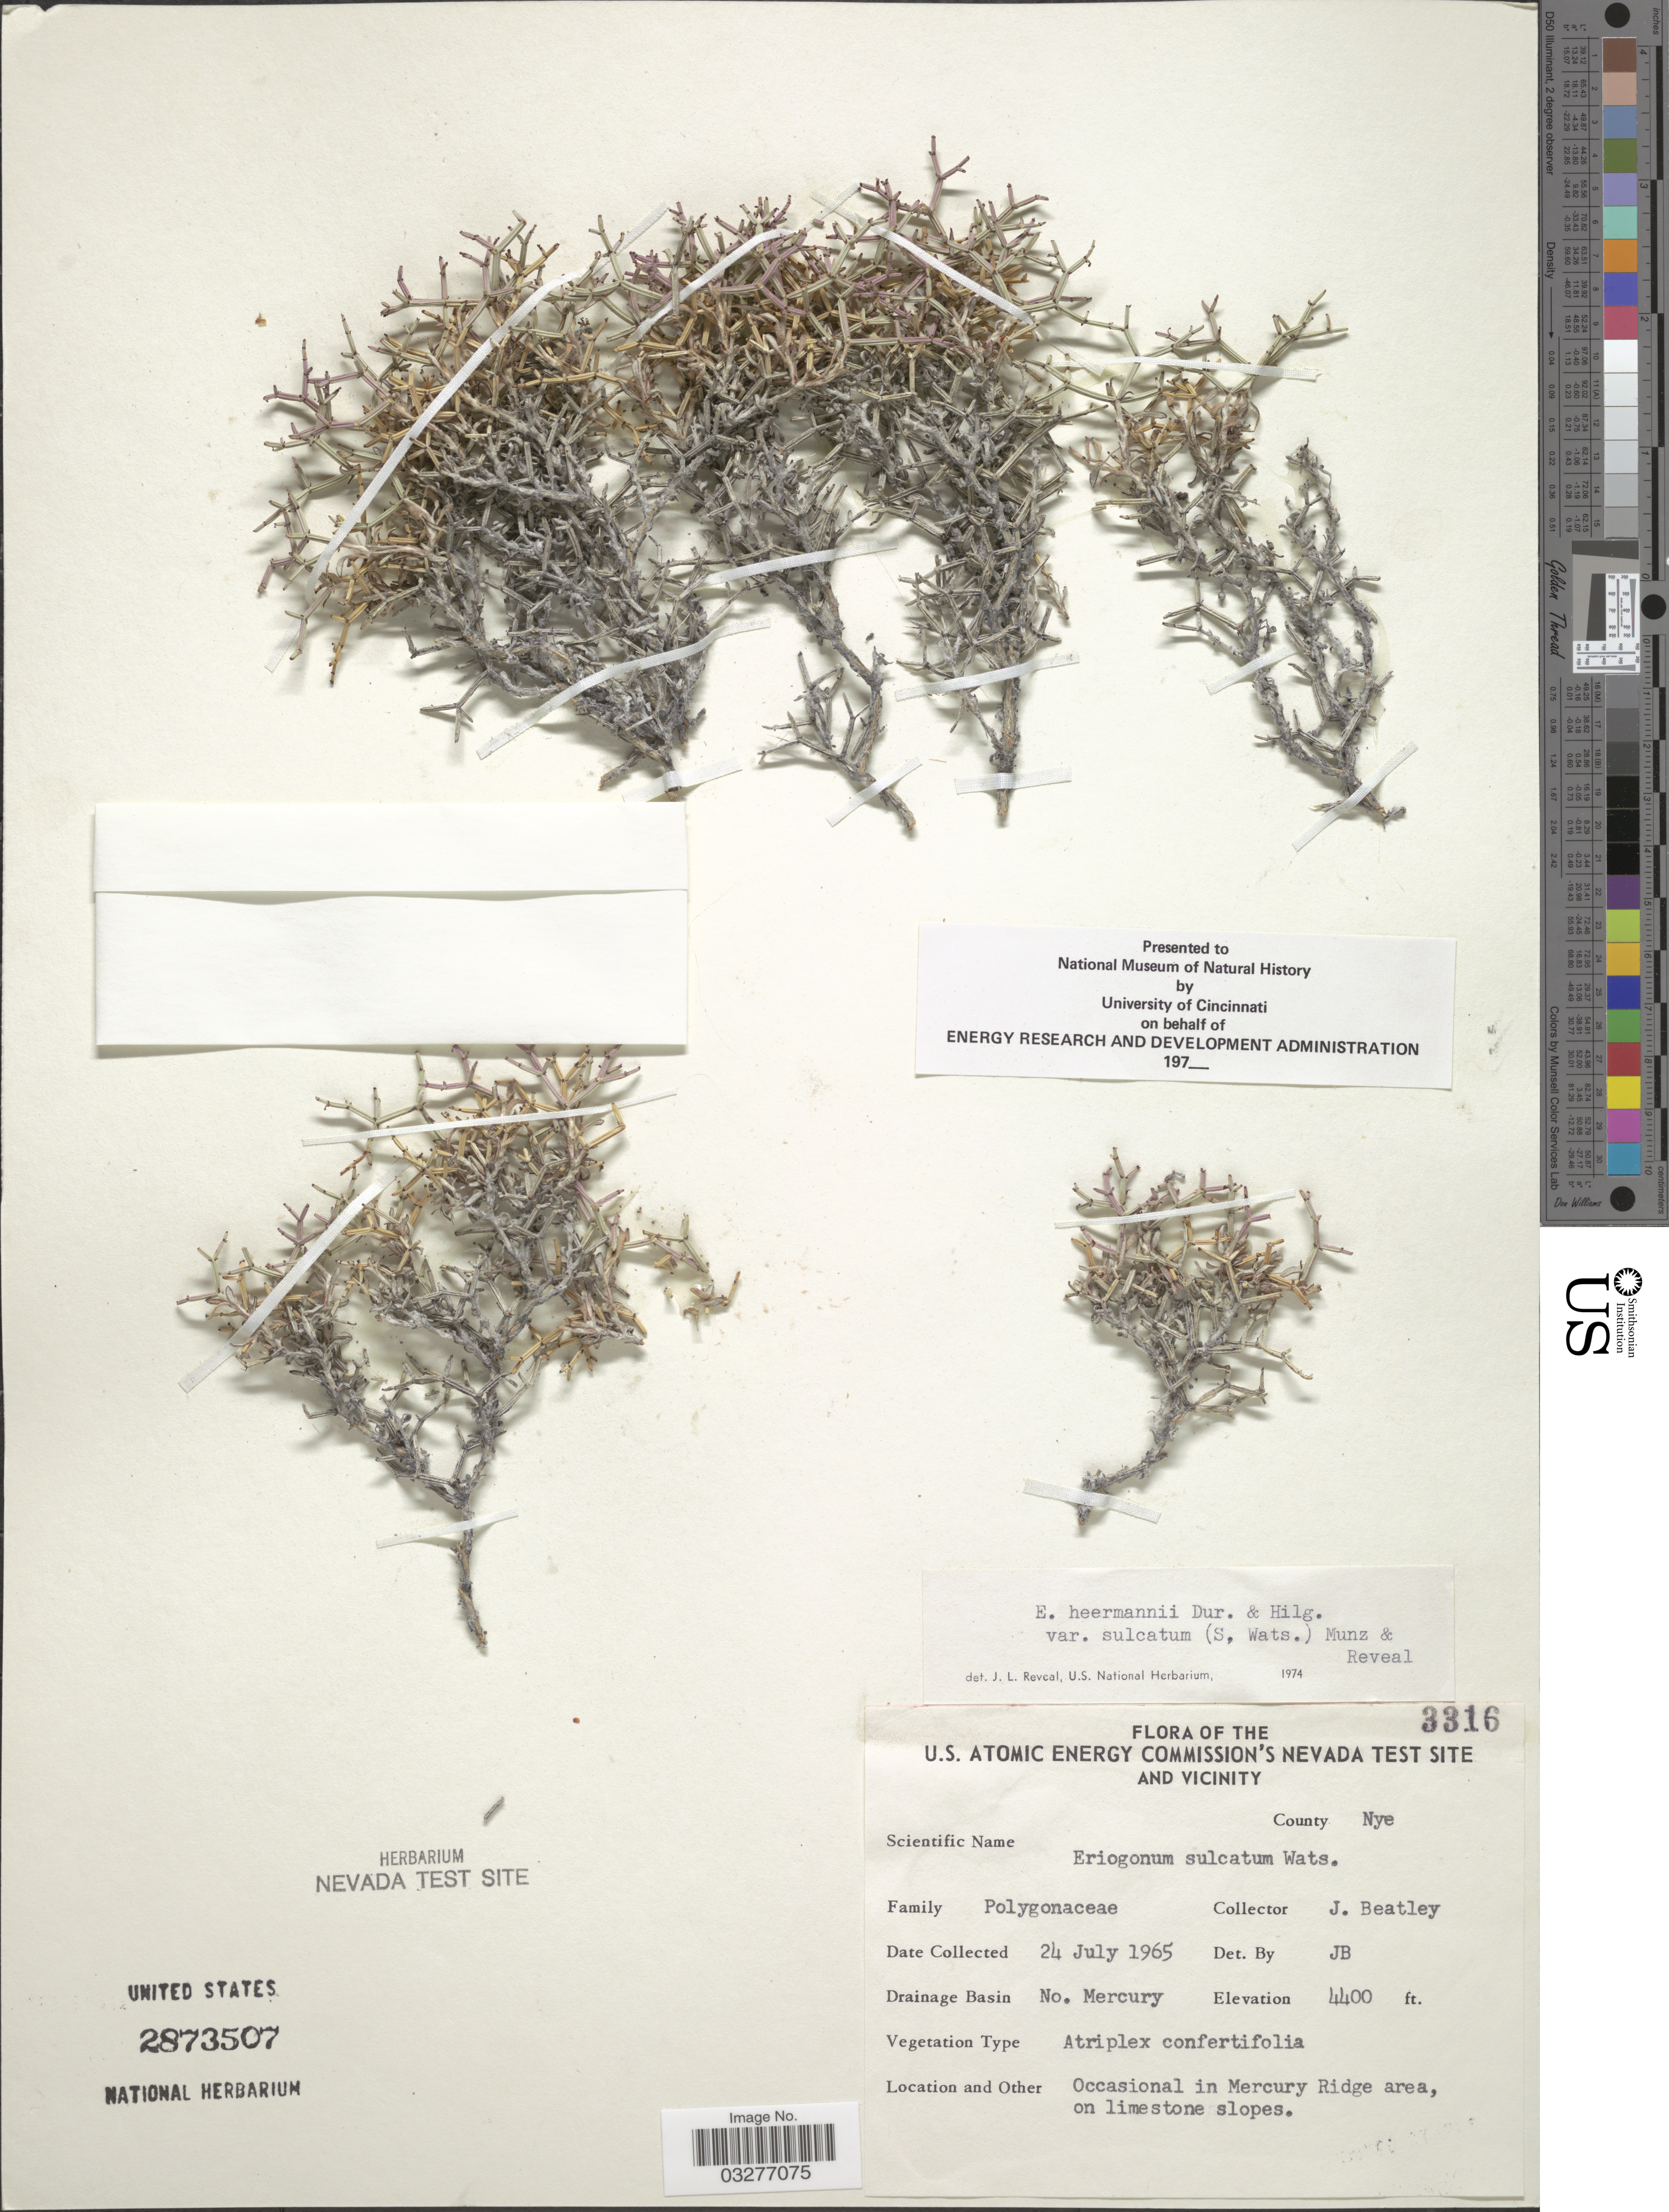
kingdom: Plantae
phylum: Tracheophyta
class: Magnoliopsida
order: Caryophyllales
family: Polygonaceae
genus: Eriogonum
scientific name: Eriogonum heermannii var. sulcatum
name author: (S. Watson) Munz & Reveal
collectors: J. C. Beatley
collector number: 3316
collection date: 1965-07-24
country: United States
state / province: Nevada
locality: U.S. Atomic Energy Commission's Nevada Test Site and Vicinity. County Nye. Drainage Basin No. Mercury. Occasional in Mercury Ridge area, on limestone slopes.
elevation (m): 1341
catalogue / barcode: US 2873507